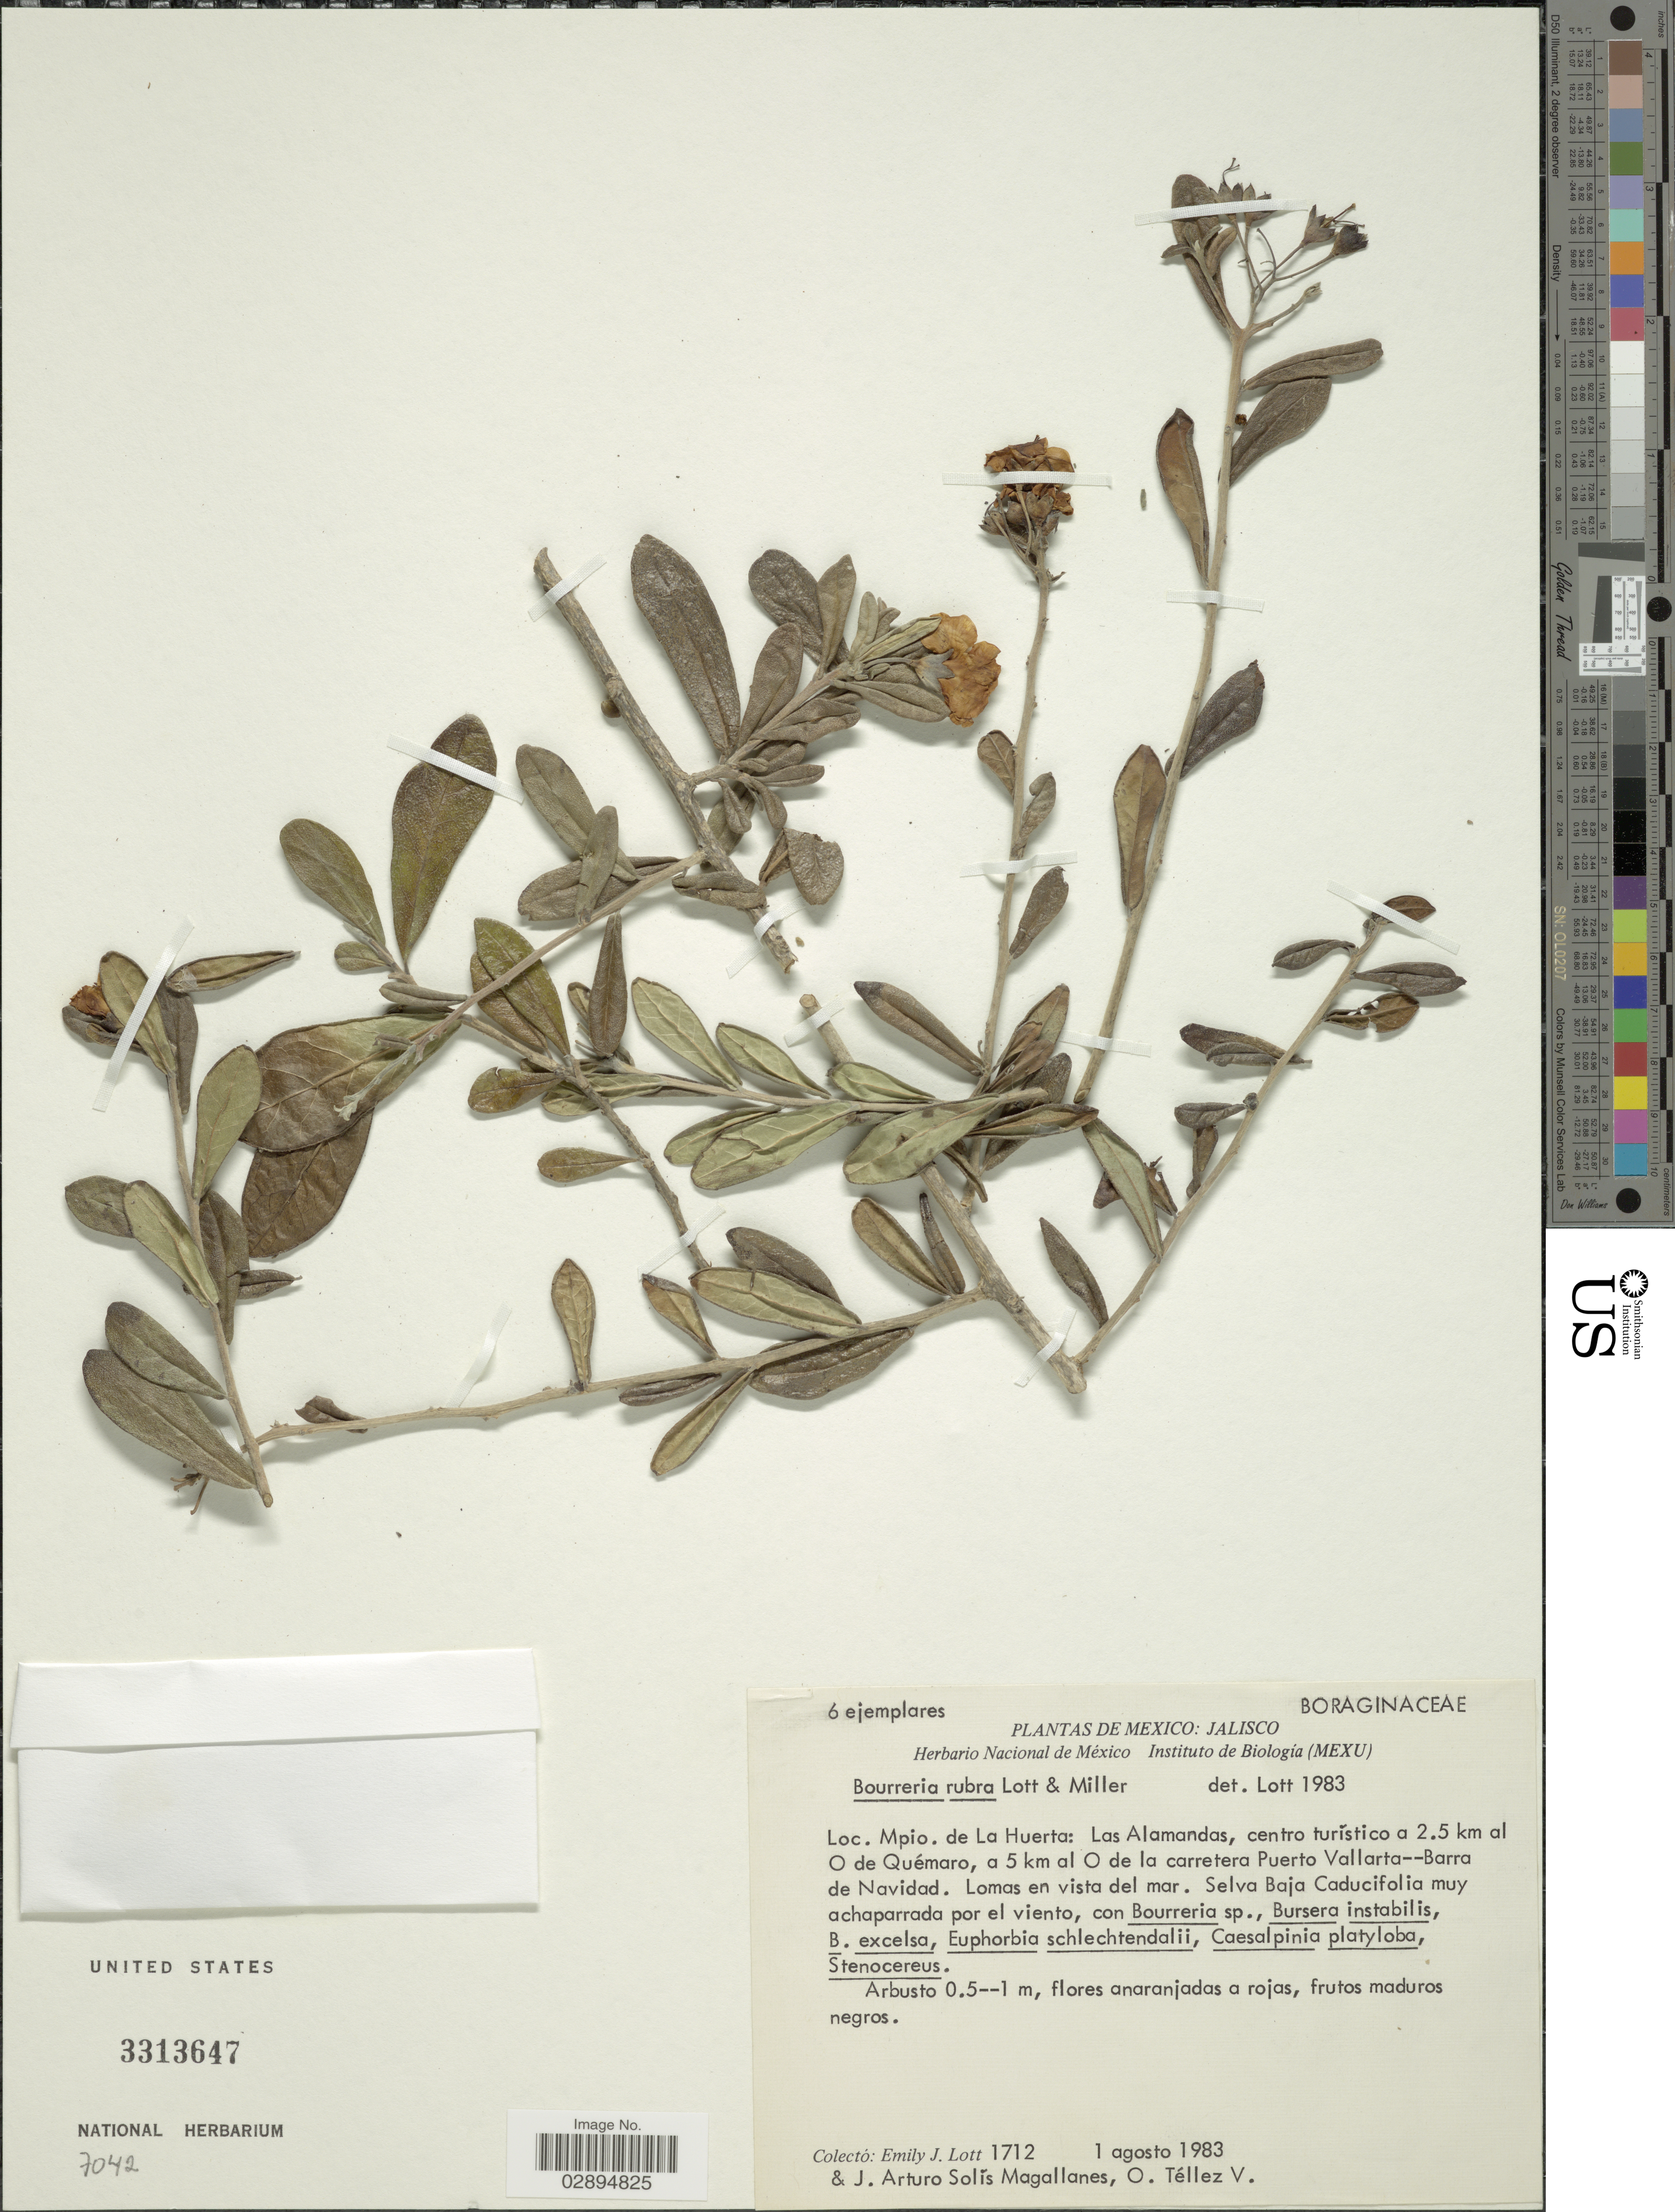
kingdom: Plantae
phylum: Tracheophyta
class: Magnoliopsida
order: Boraginales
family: Ehretiaceae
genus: Bourreria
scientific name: Bourreria rubra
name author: E.J. Lott & J.S. Mill.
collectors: E. J. Lott, J. Solis Magallanes & O. Téllez V.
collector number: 1712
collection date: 1983-08-01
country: Mexico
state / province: Jalisco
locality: Mpio. de La Huerta: Las Alamandas, centro turístico a 2.5 km al O de Quémaro, a 5 km al O de la carretera Puerto Vallarta--Barra de Navidad.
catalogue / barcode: US 3313647